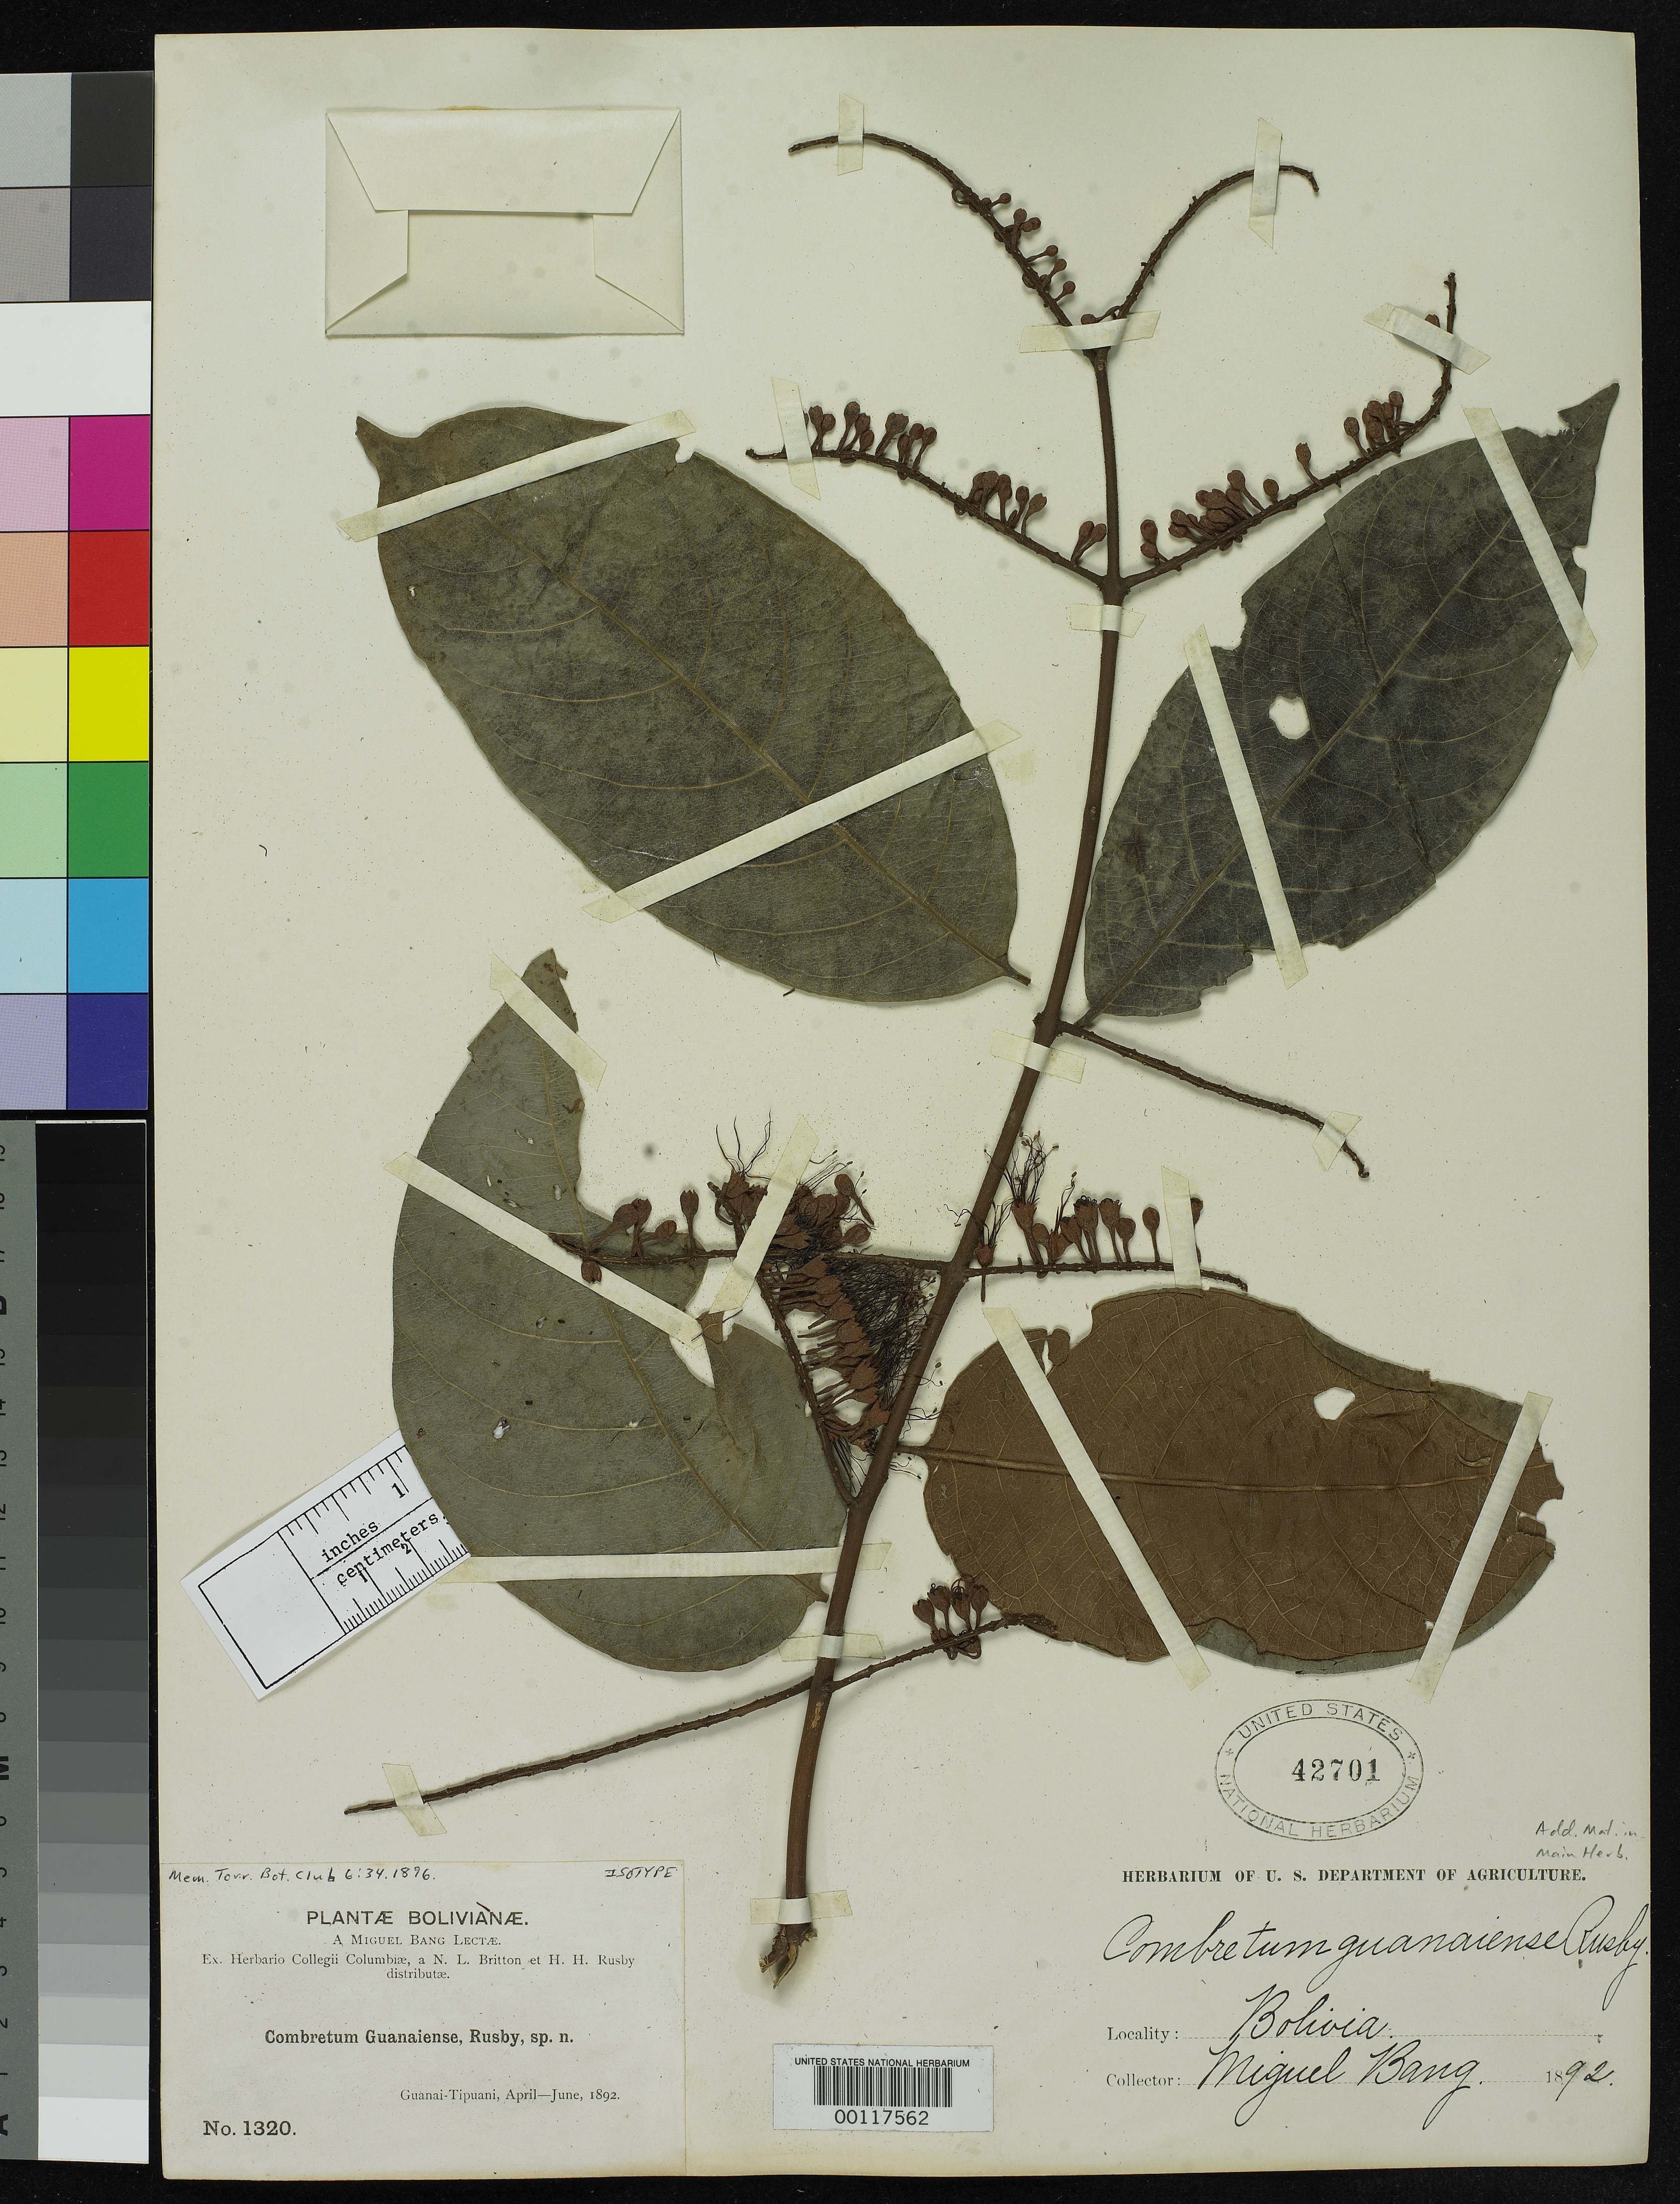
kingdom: Plantae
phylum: Tracheophyta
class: Magnoliopsida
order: Myrtales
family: Combretaceae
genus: Combretum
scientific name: Combretum guanaiense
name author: Rusby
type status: Type Collection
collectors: M. Bang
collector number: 1320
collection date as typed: Apr 1892 to -- Jun 1892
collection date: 1892-04/1892-06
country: Bolivia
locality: Guanai -Tipuani.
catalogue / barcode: US 42701